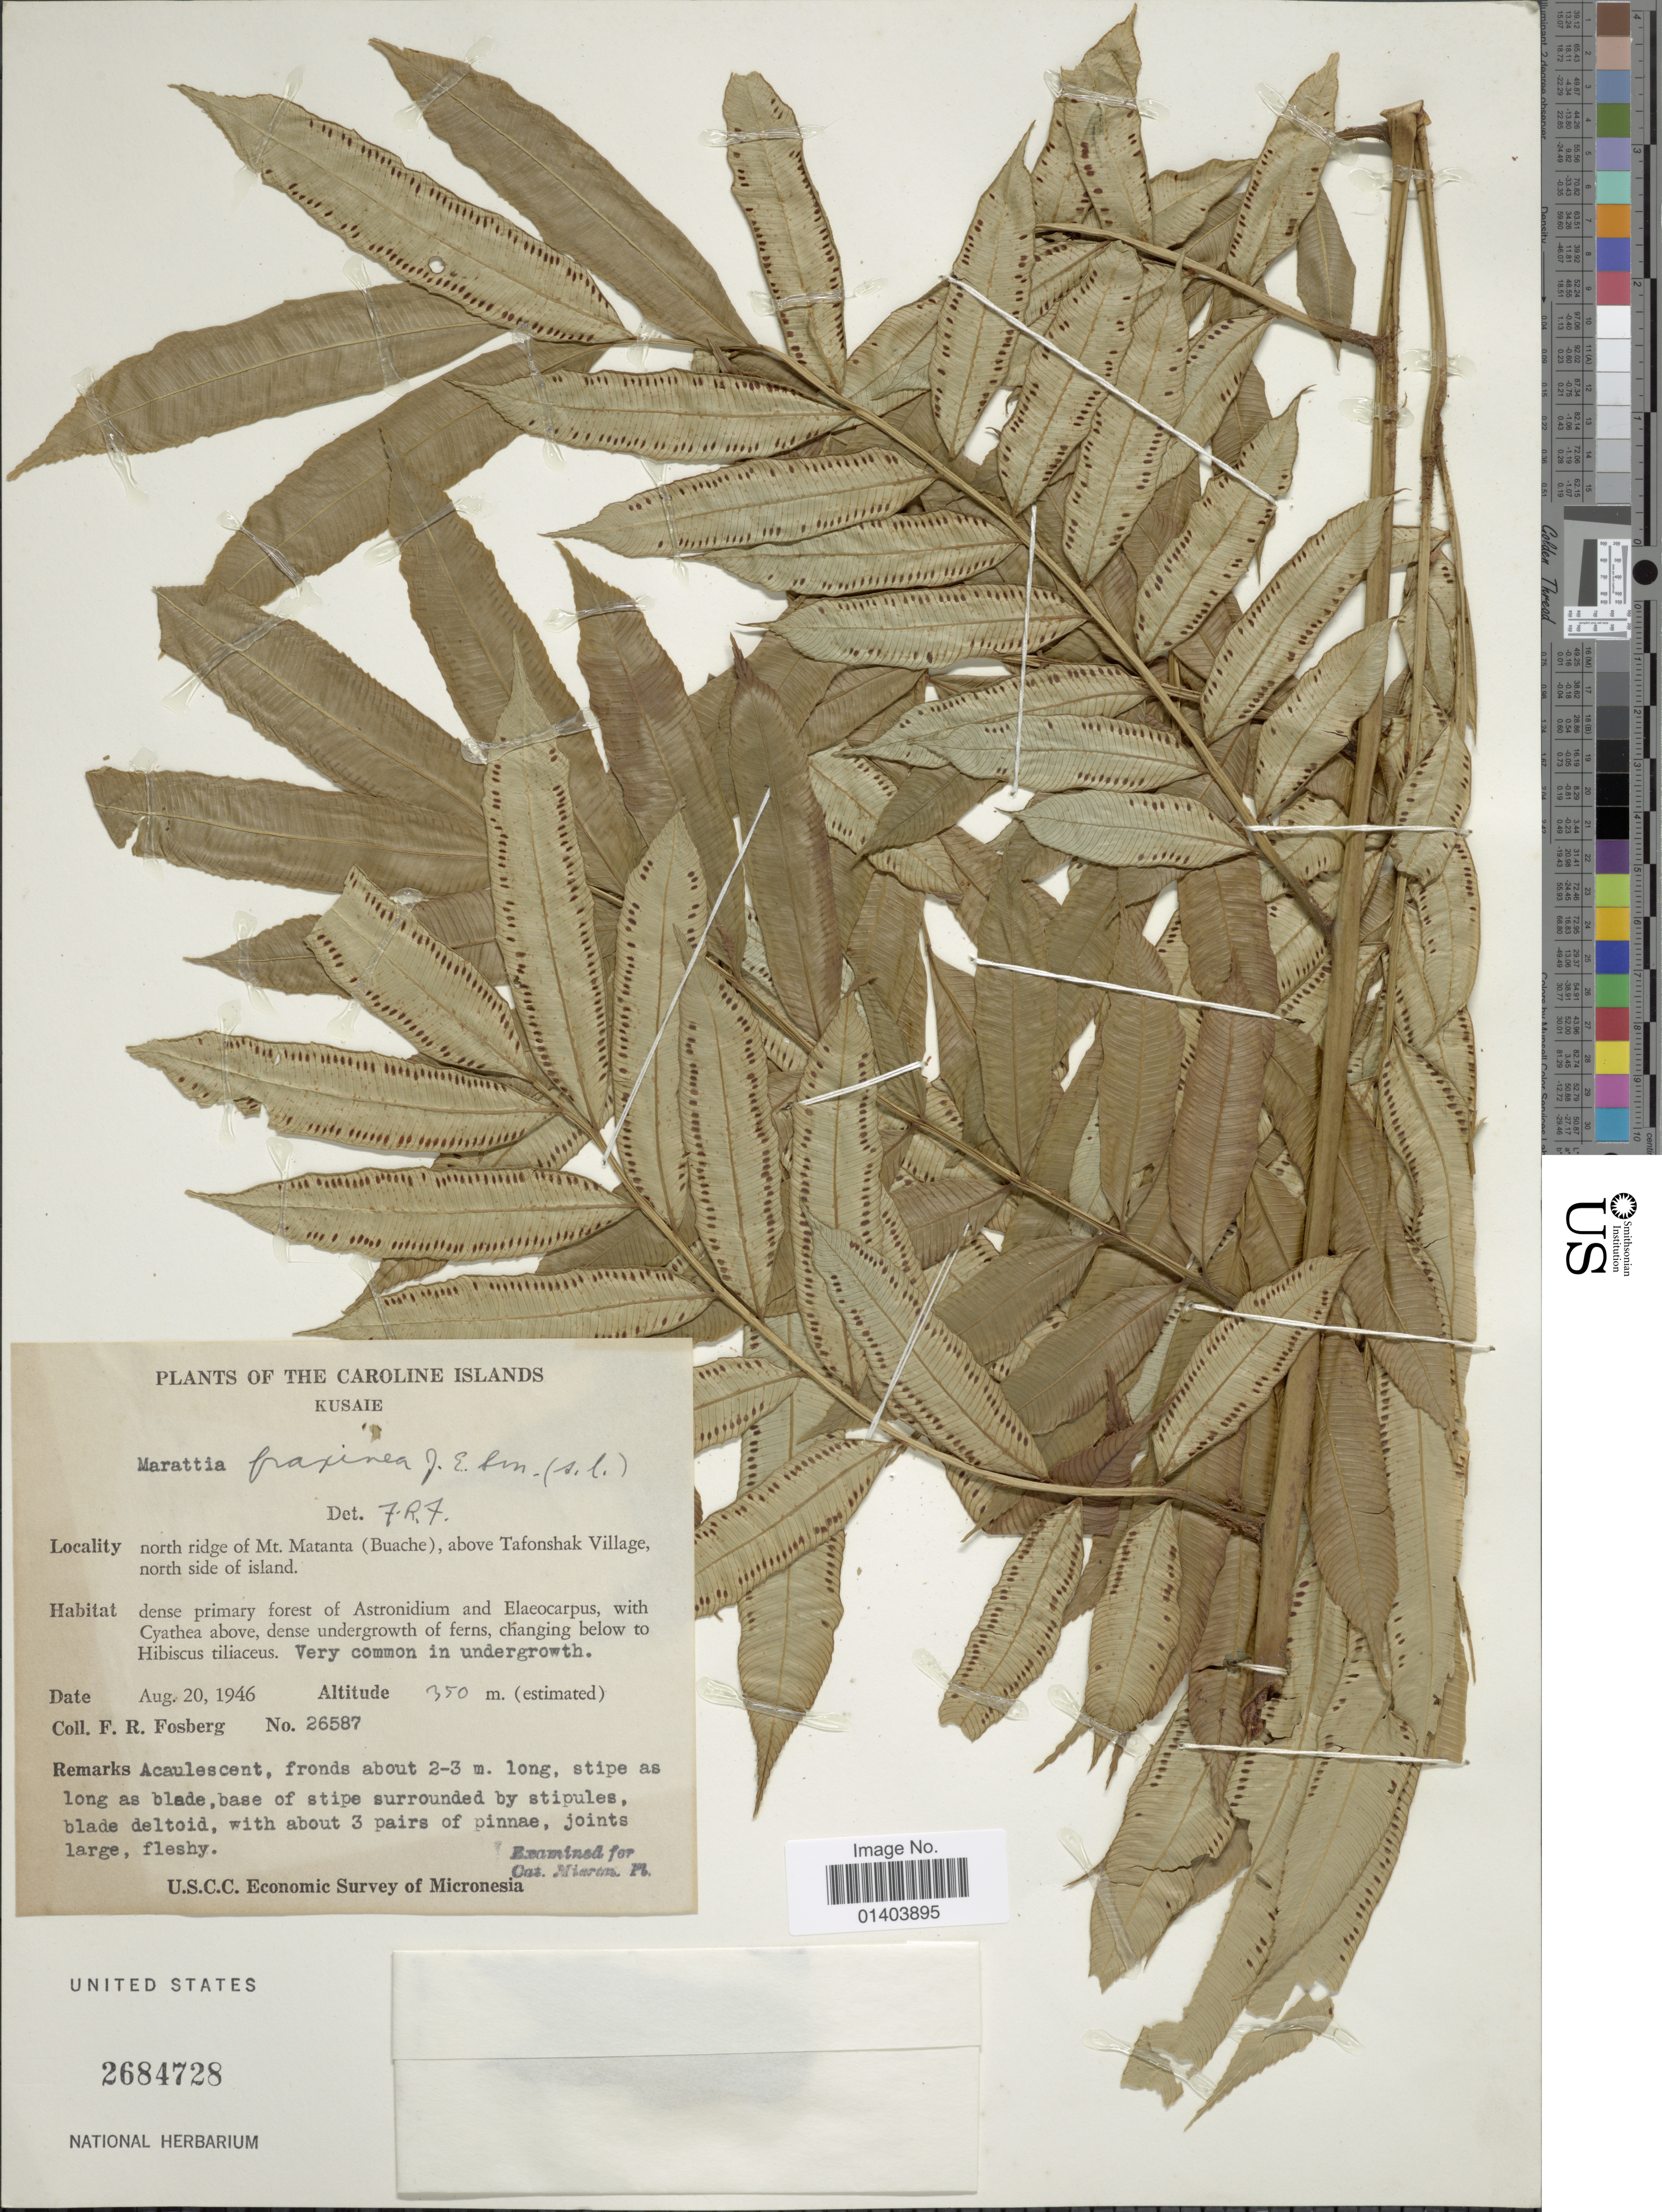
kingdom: Plantae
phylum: Tracheophyta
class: Polypodiopsida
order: Marattiales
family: Marattiaceae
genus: Ptisana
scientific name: Ptisana fraxinea var. fraxinea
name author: (Sm.) Murdock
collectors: F. R. Fosberg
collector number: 26587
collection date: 1946-08-20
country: Micronesia, Federated States of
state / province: Kosrae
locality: The Caroline Islands, Kusaie, north ridge of Mt Matanta (Buache), above Tafonshak Village, north side of island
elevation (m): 350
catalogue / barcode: US 2684728